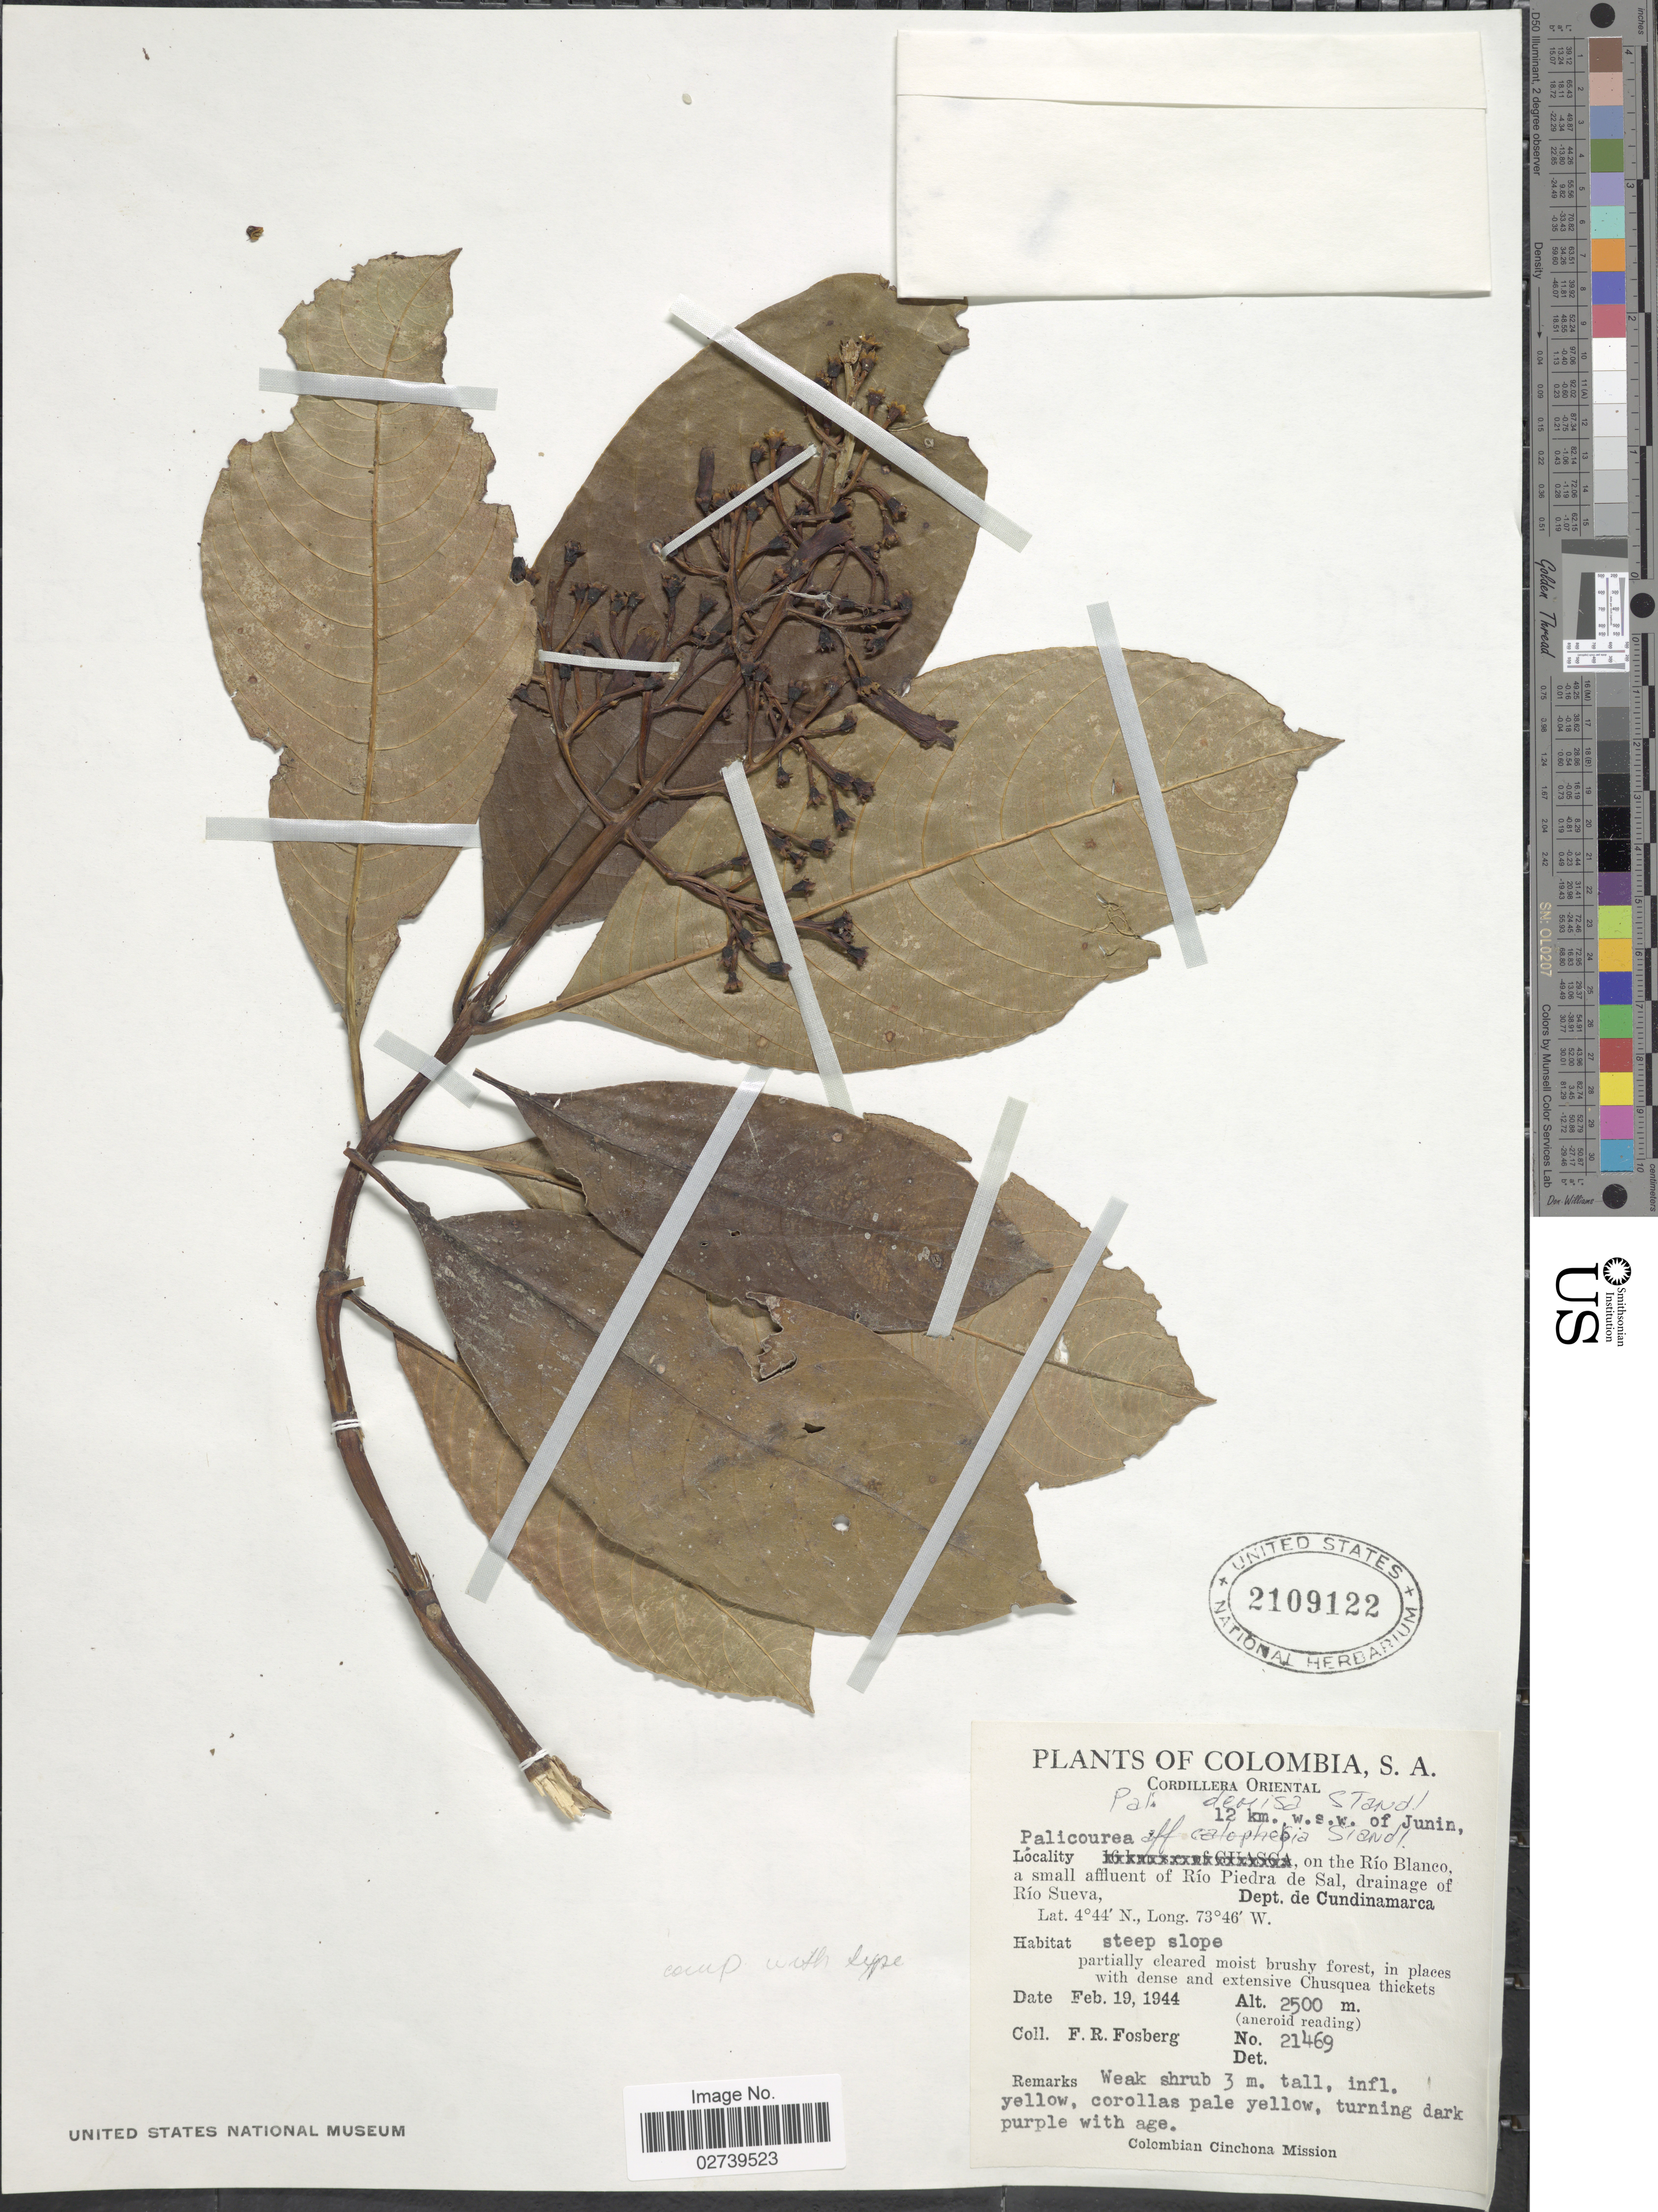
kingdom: Plantae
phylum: Tracheophyta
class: Magnoliopsida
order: Gentianales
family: Rubiaceae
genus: Palicourea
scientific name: Palicourea demissa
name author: Standl.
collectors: F. R. Fosberg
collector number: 21469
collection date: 1944-02-19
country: Colombia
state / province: Cundinamarca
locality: Cordillera Oriental, 12 km. w.s.w. of Junin, on the Rio Blanco, a small affluent of Rio Piedra de Sal, drainage of Rio Sueva, steep slope.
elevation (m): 2500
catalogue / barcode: US 2109122